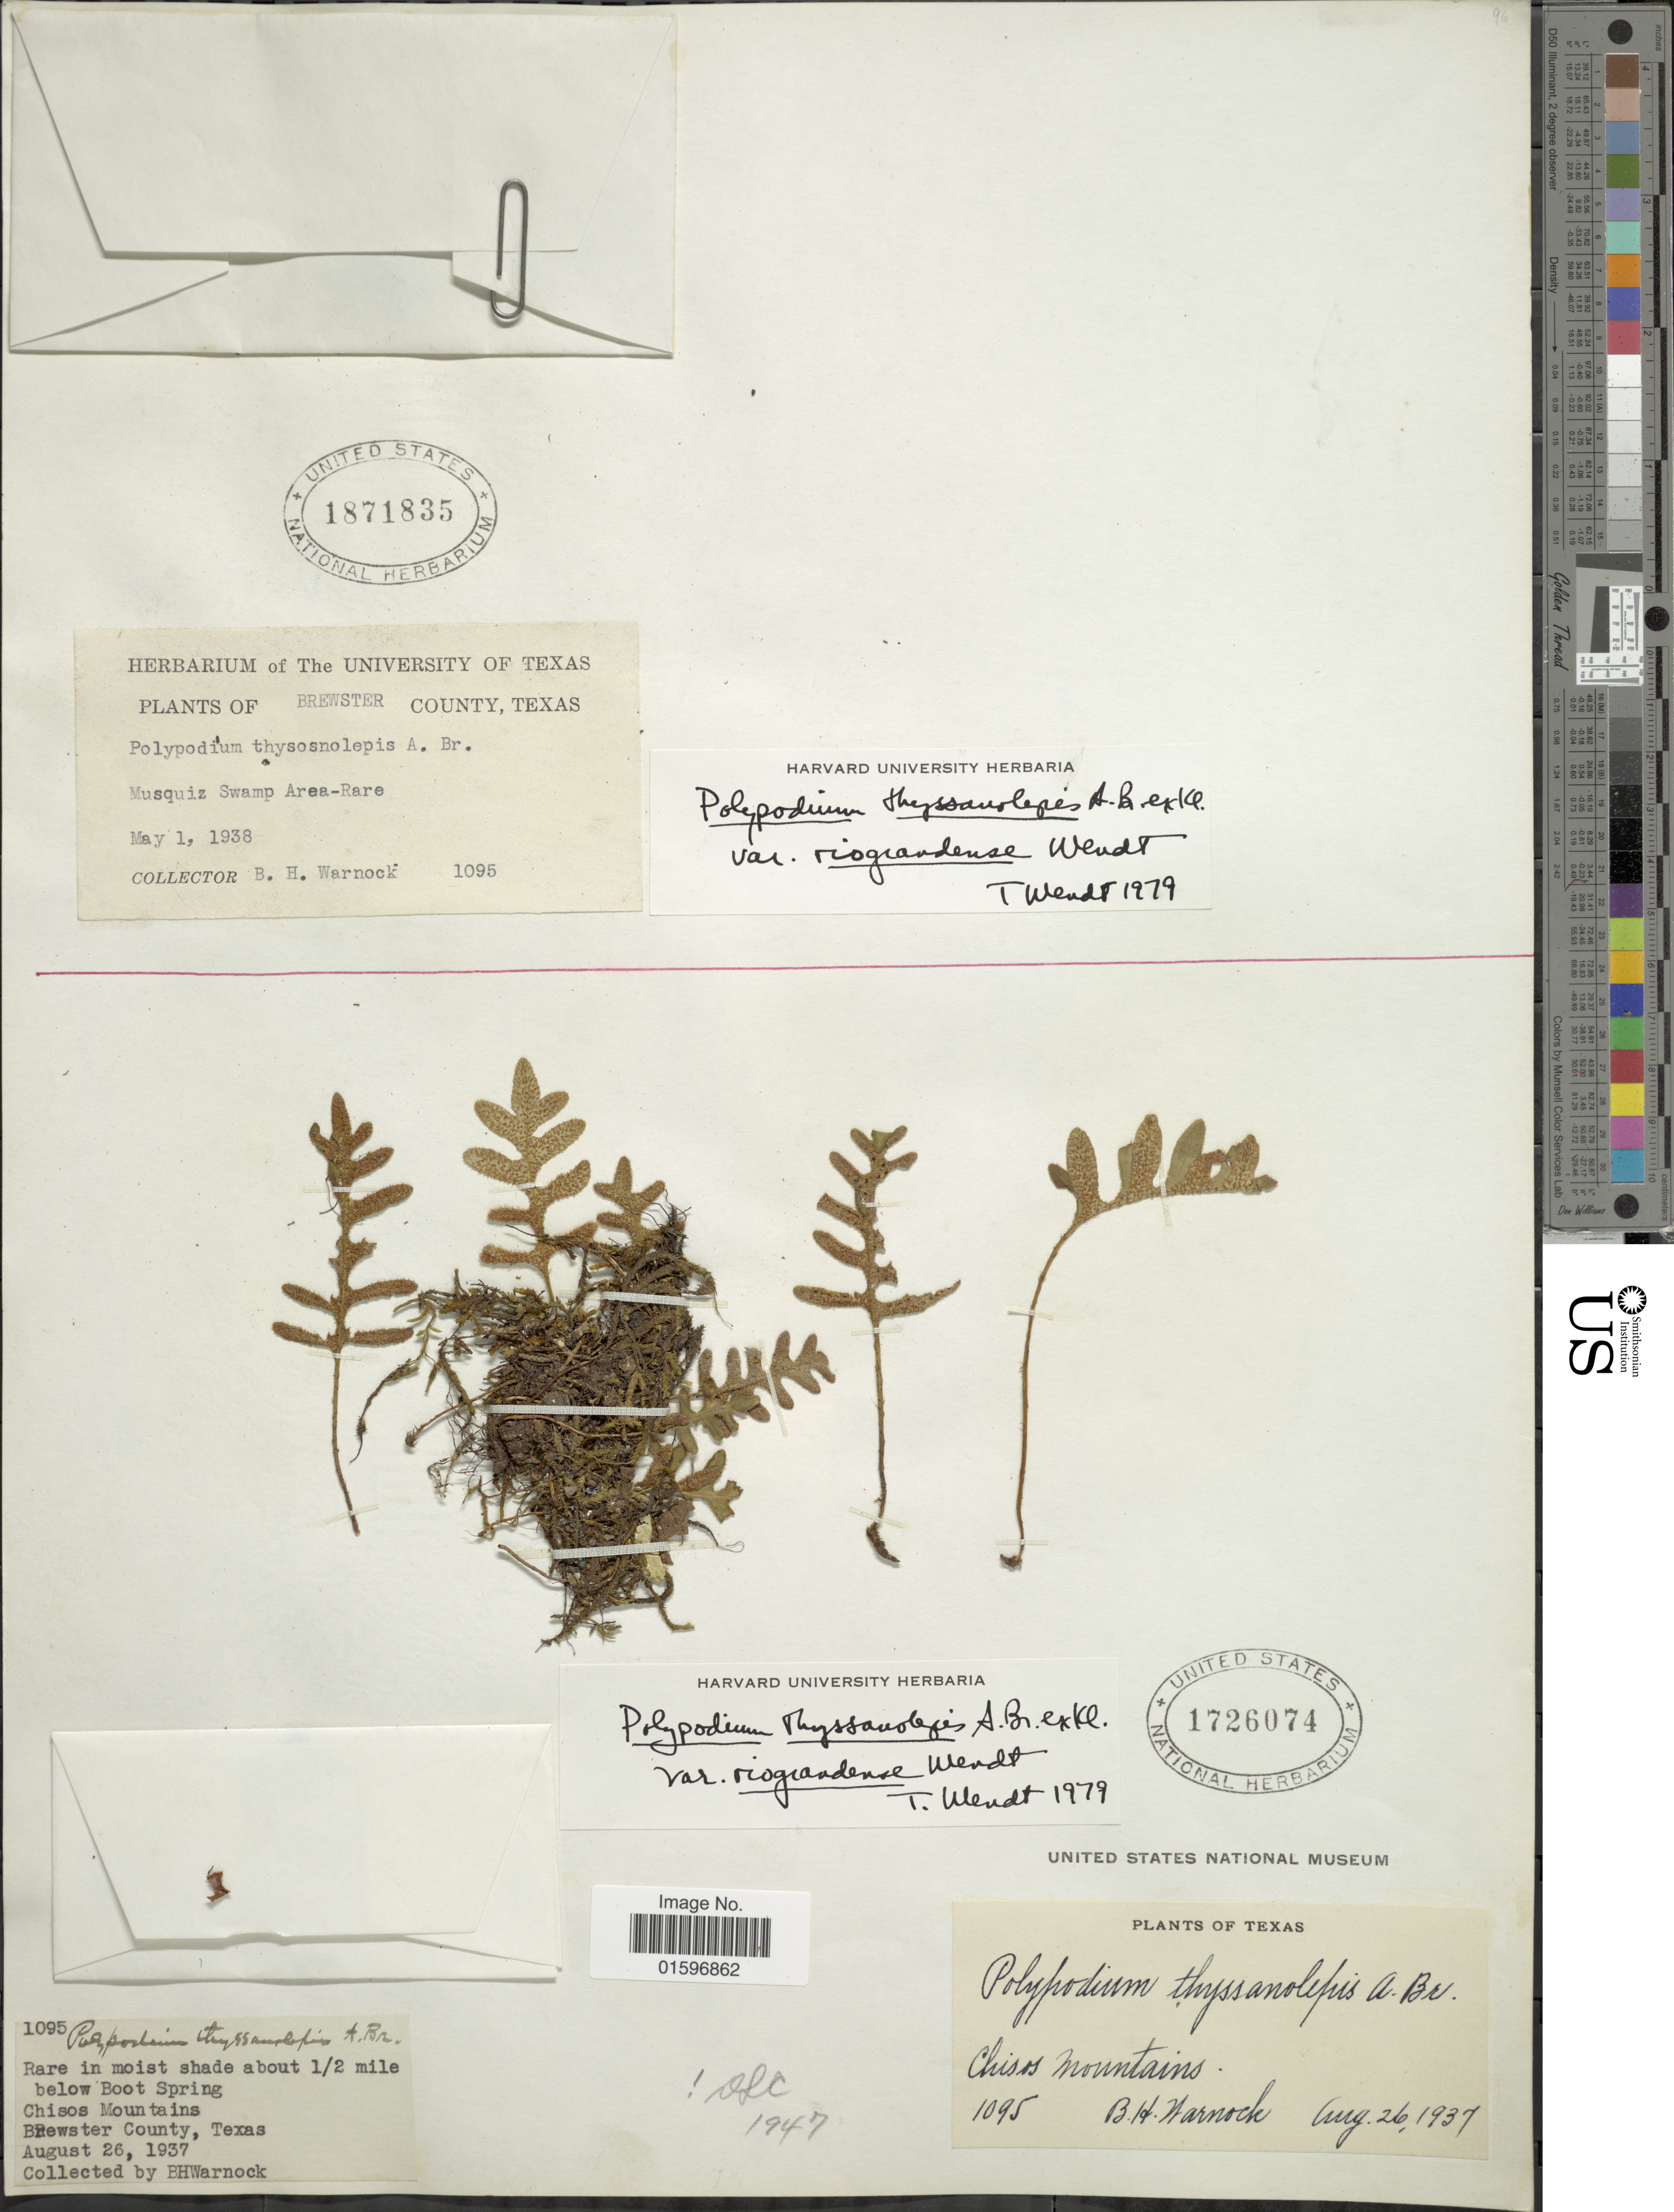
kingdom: Plantae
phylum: Tracheophyta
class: Polypodiopsida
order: Polypodiales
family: Polypodiaceae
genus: Pleopeltis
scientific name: Pleopeltis thyssanolepis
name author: (A. Braun ex Klotzsch) E.G. Andrews & Windham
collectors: B. H. Warnock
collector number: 1095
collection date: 1937-08-26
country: United States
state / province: Texas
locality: Texas, rare in moist shade about 1/2 mile below boot Spring, Chisos Mountains, Brewster County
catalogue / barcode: US 1726074